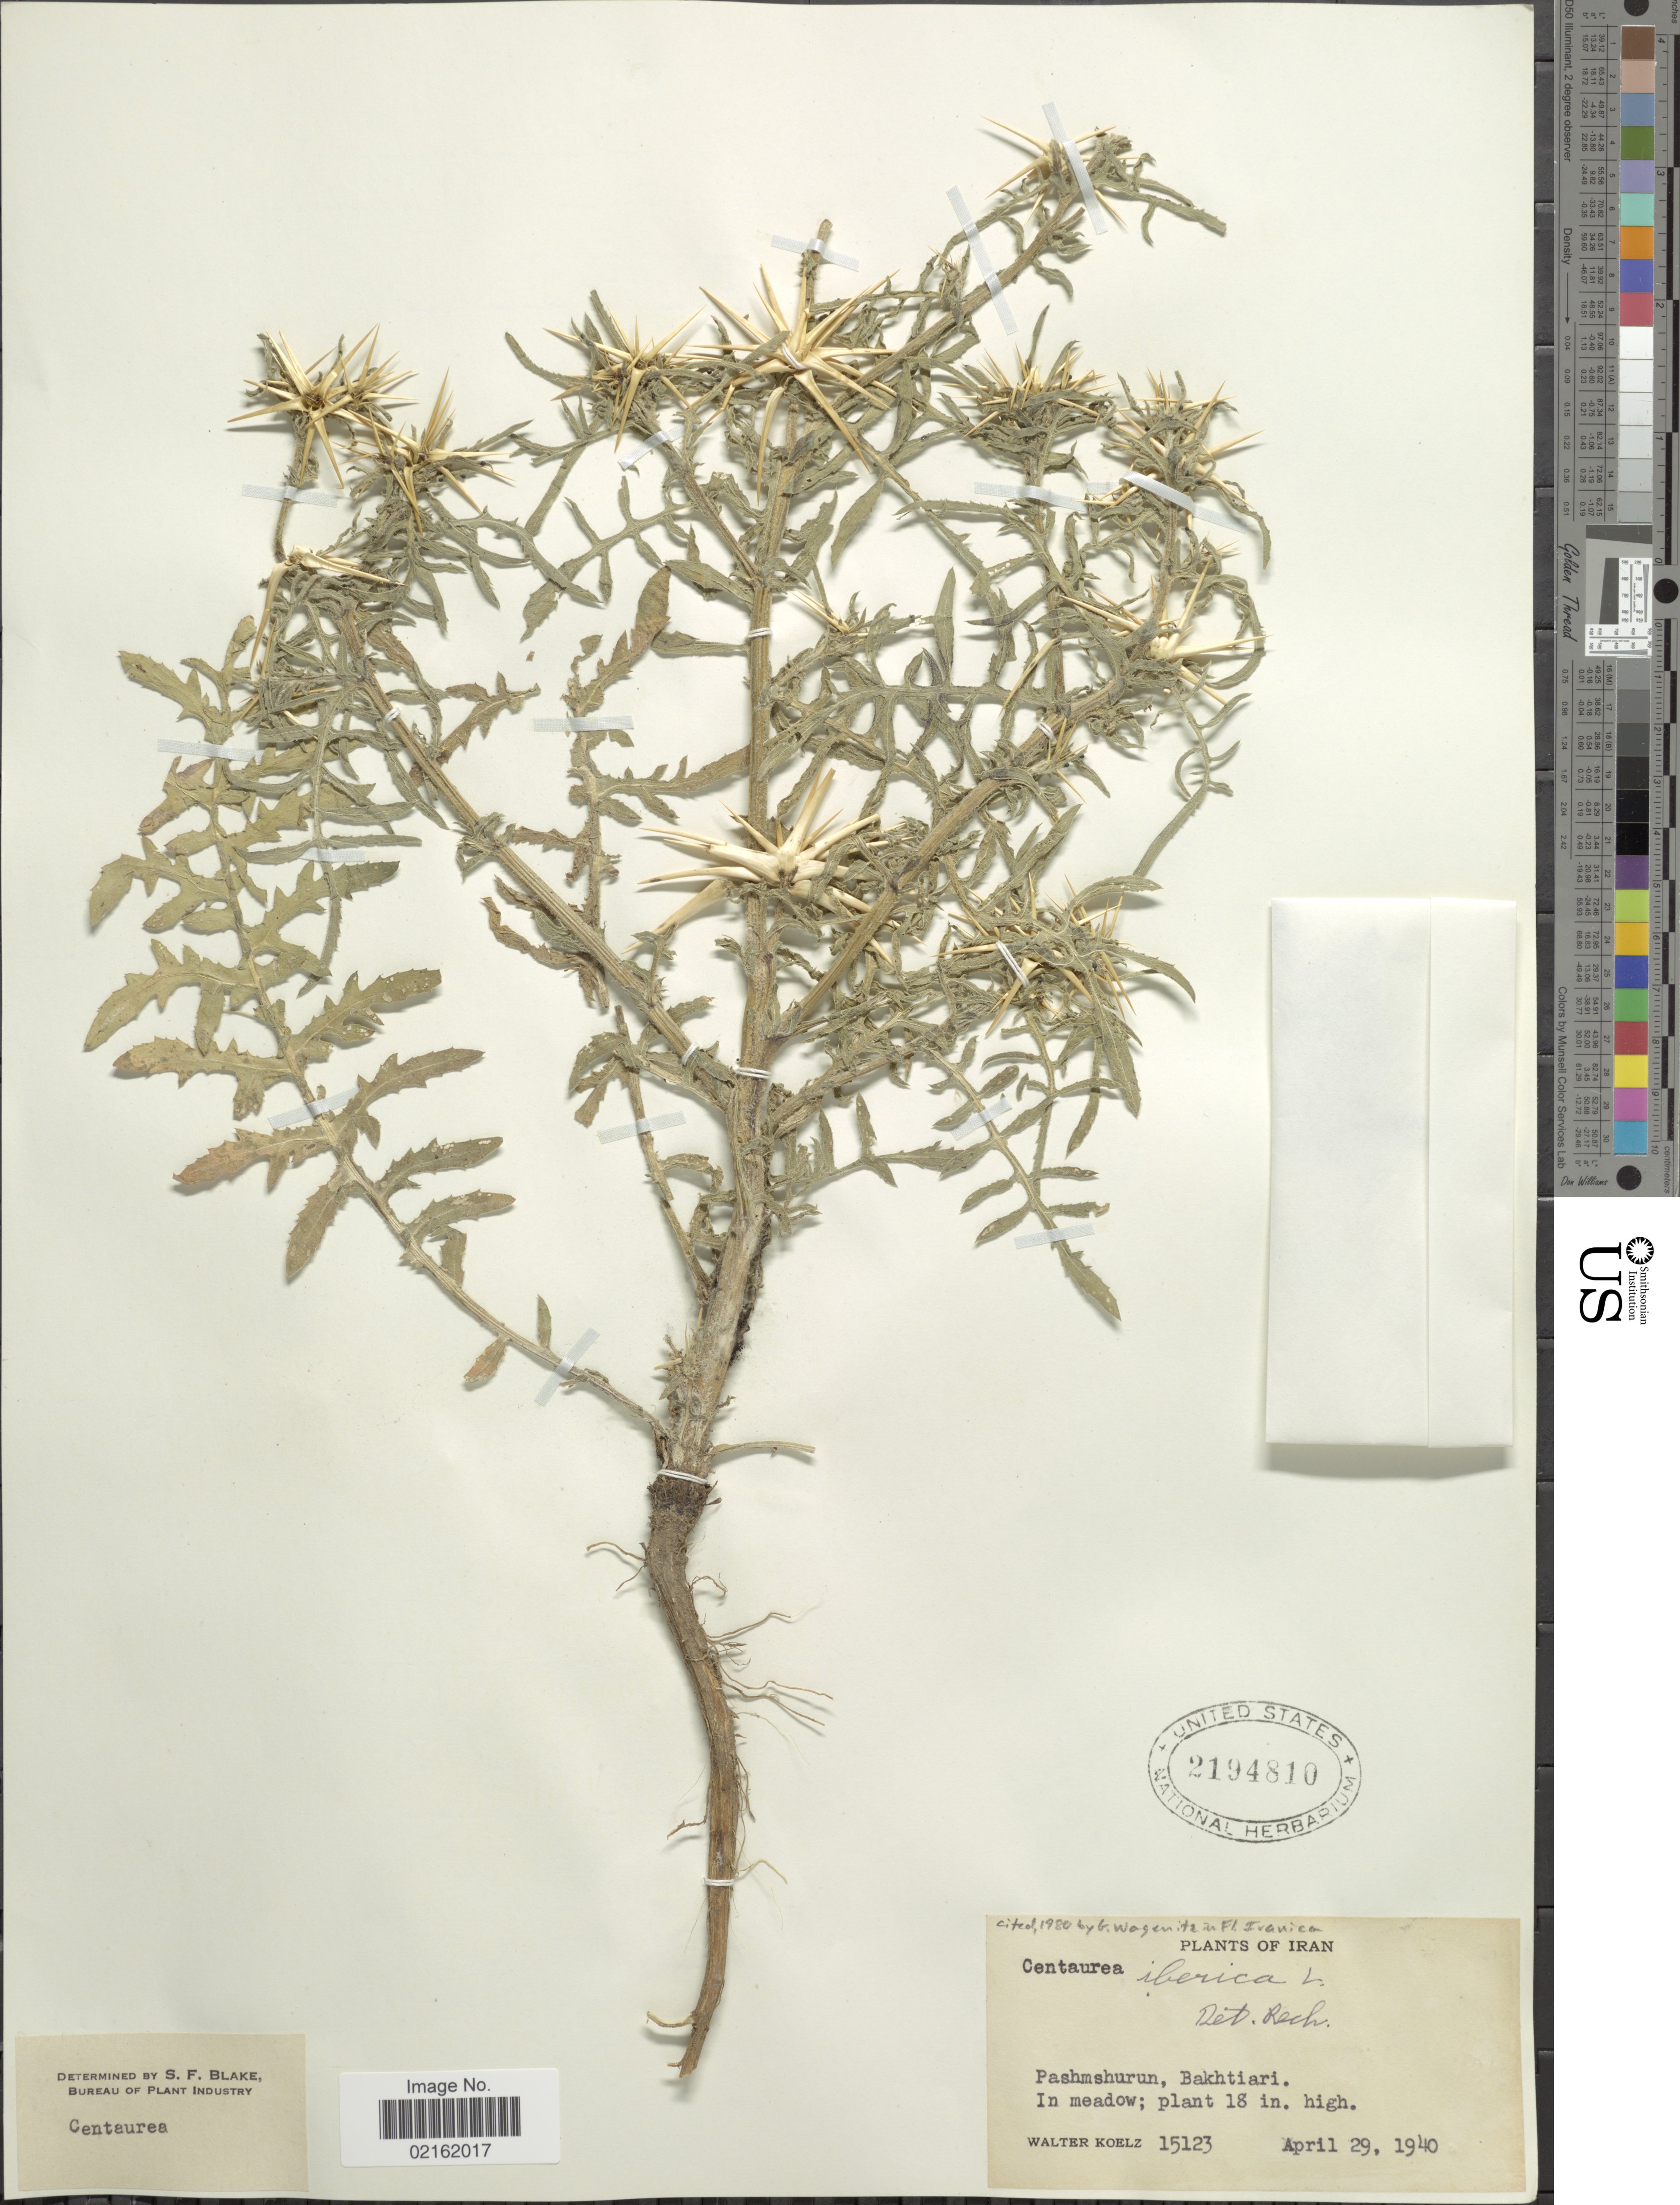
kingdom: Plantae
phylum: Tracheophyta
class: Magnoliopsida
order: Asterales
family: Asteraceae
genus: Centaurea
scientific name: Centaurea iberica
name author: Trevir. ex Spreng.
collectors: W. N. Koelz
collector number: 15123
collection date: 1940-04-29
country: Iran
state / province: Chahar Mahaal and Bakhtiari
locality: Pashmshurun, Bakhtiari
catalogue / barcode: US 2194810